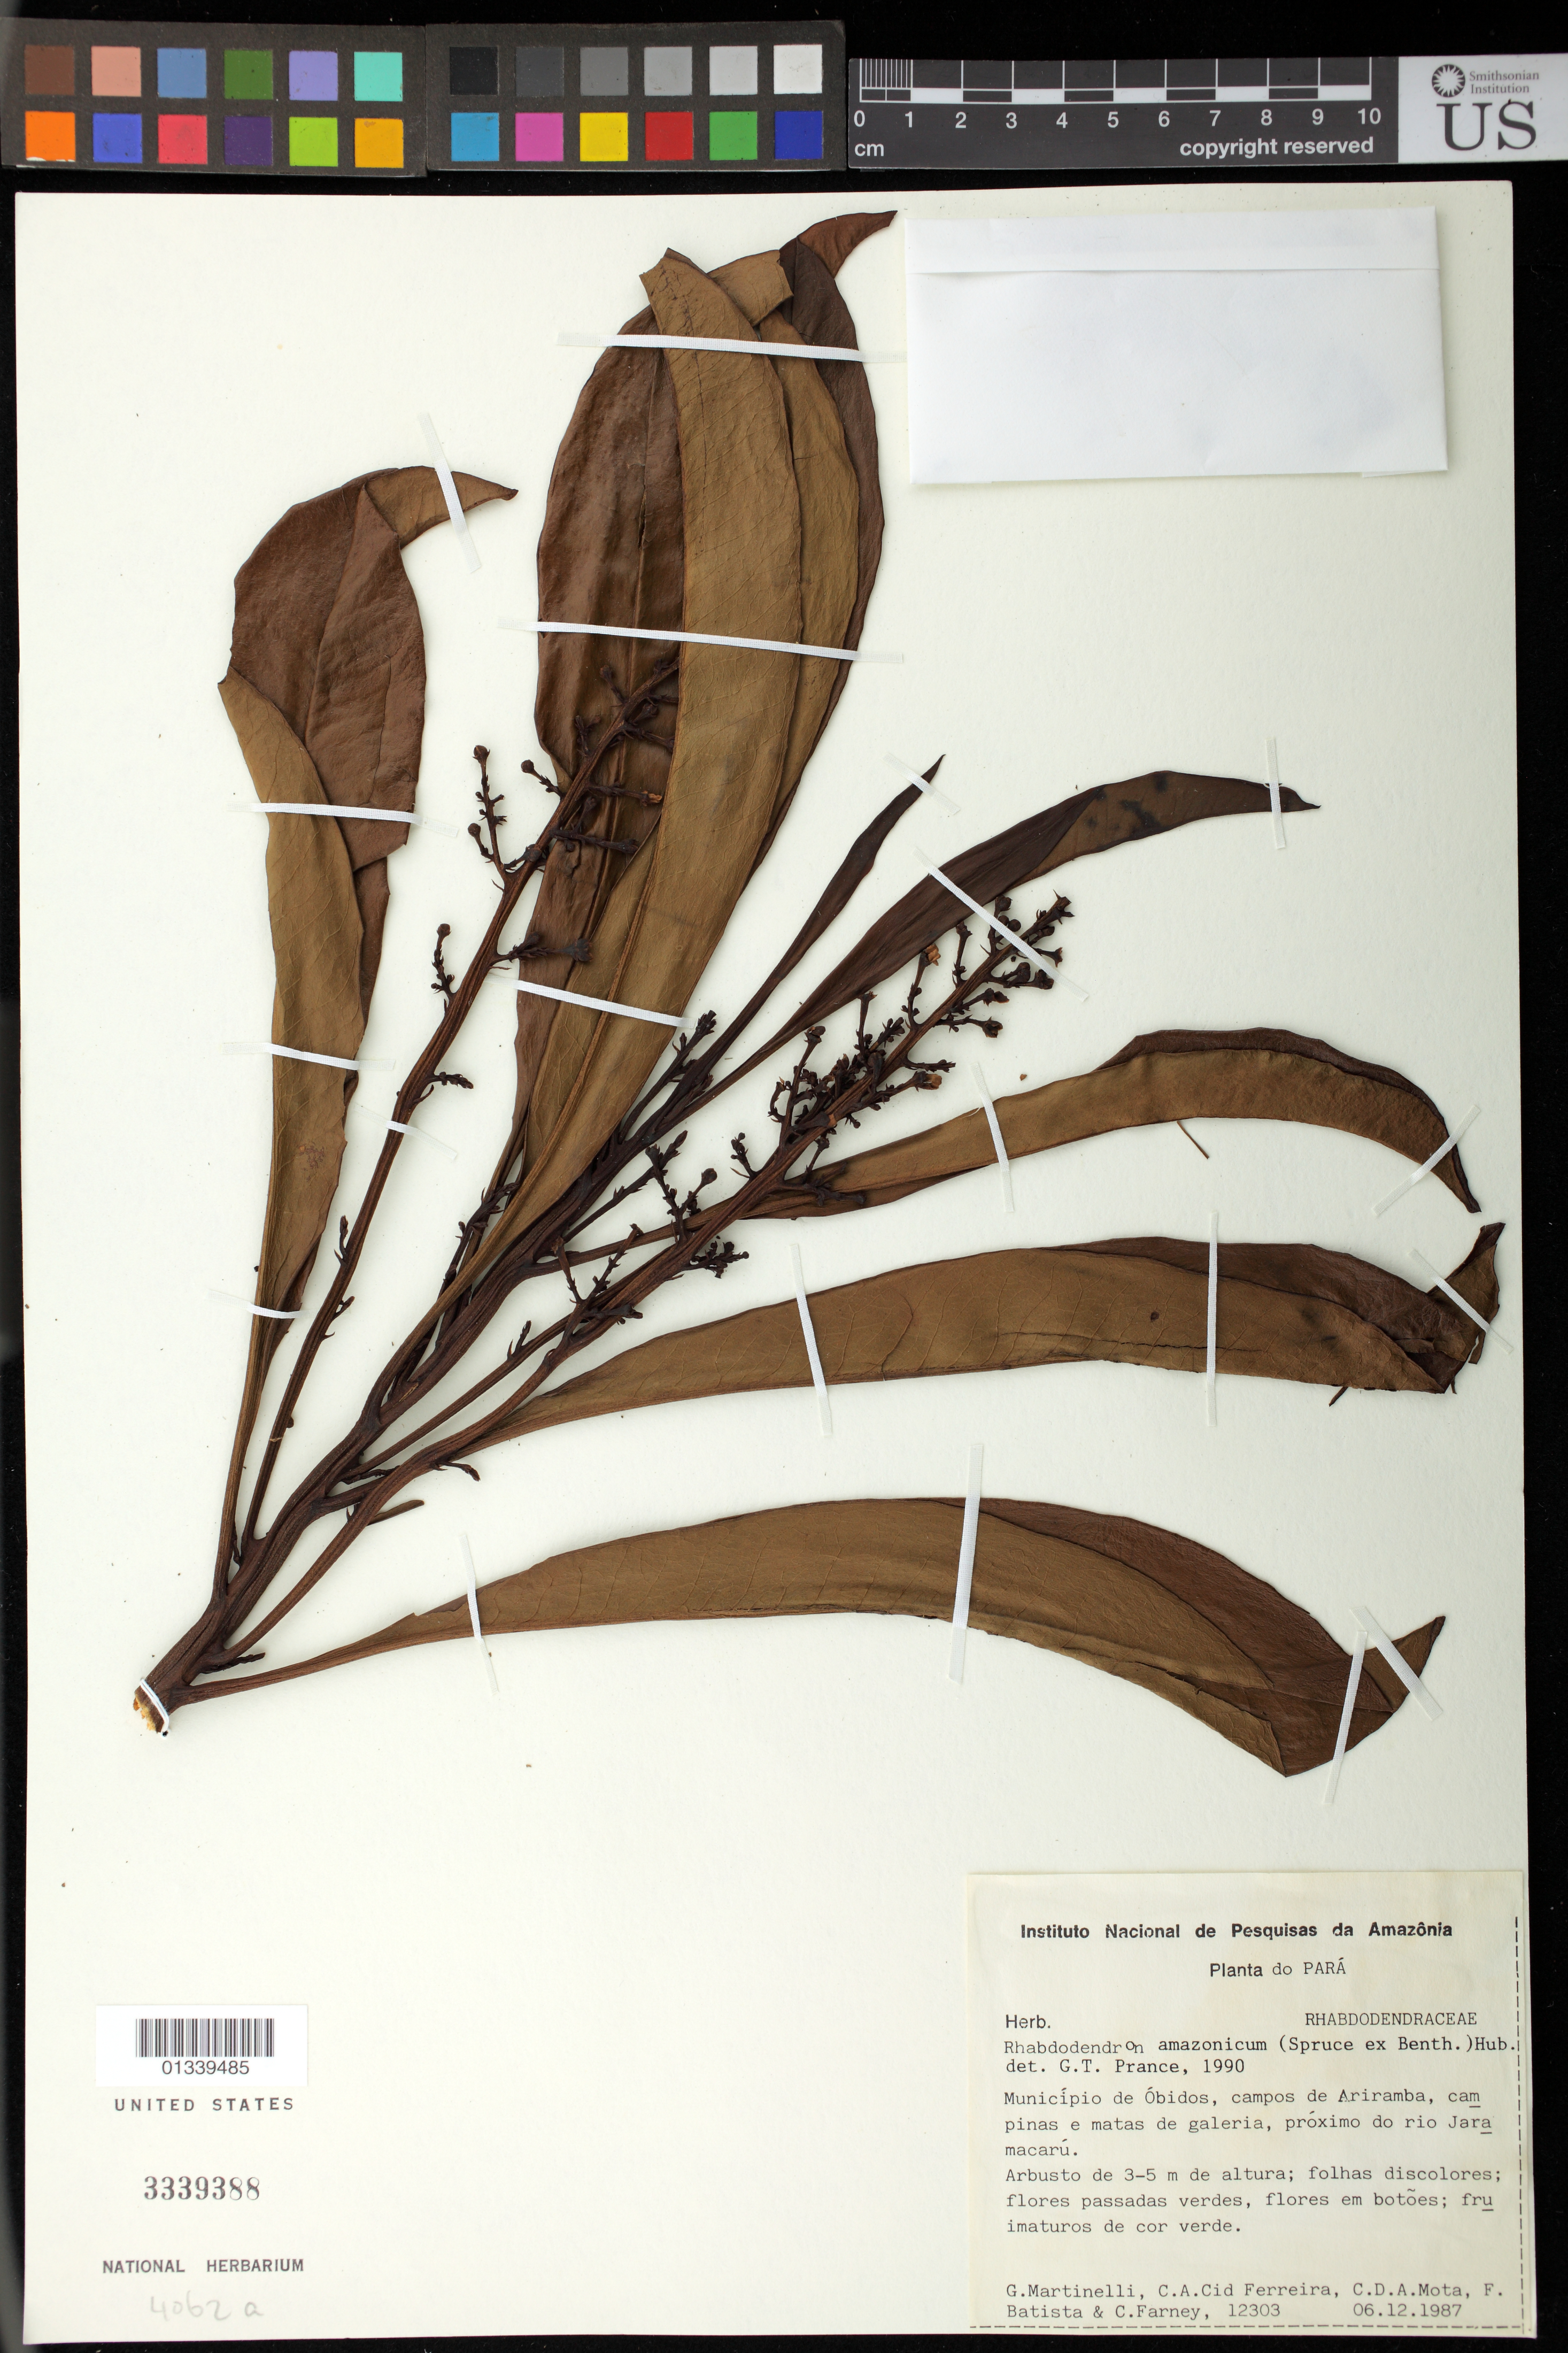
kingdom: Plantae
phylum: Tracheophyta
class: Magnoliopsida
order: Caryophyllales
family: Rhabdodendraceae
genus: Rhabdodendron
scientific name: Rhabdodendron amazonicum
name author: (Spruce ex Benth.) Huber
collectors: G. Martinelli & C. A. Cid Ferreira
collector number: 12303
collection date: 1987-12-06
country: Brazil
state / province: Pará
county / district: Óbidos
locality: Campos de Ariramba, próximo do rio Jaramacarú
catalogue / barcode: US 3339388